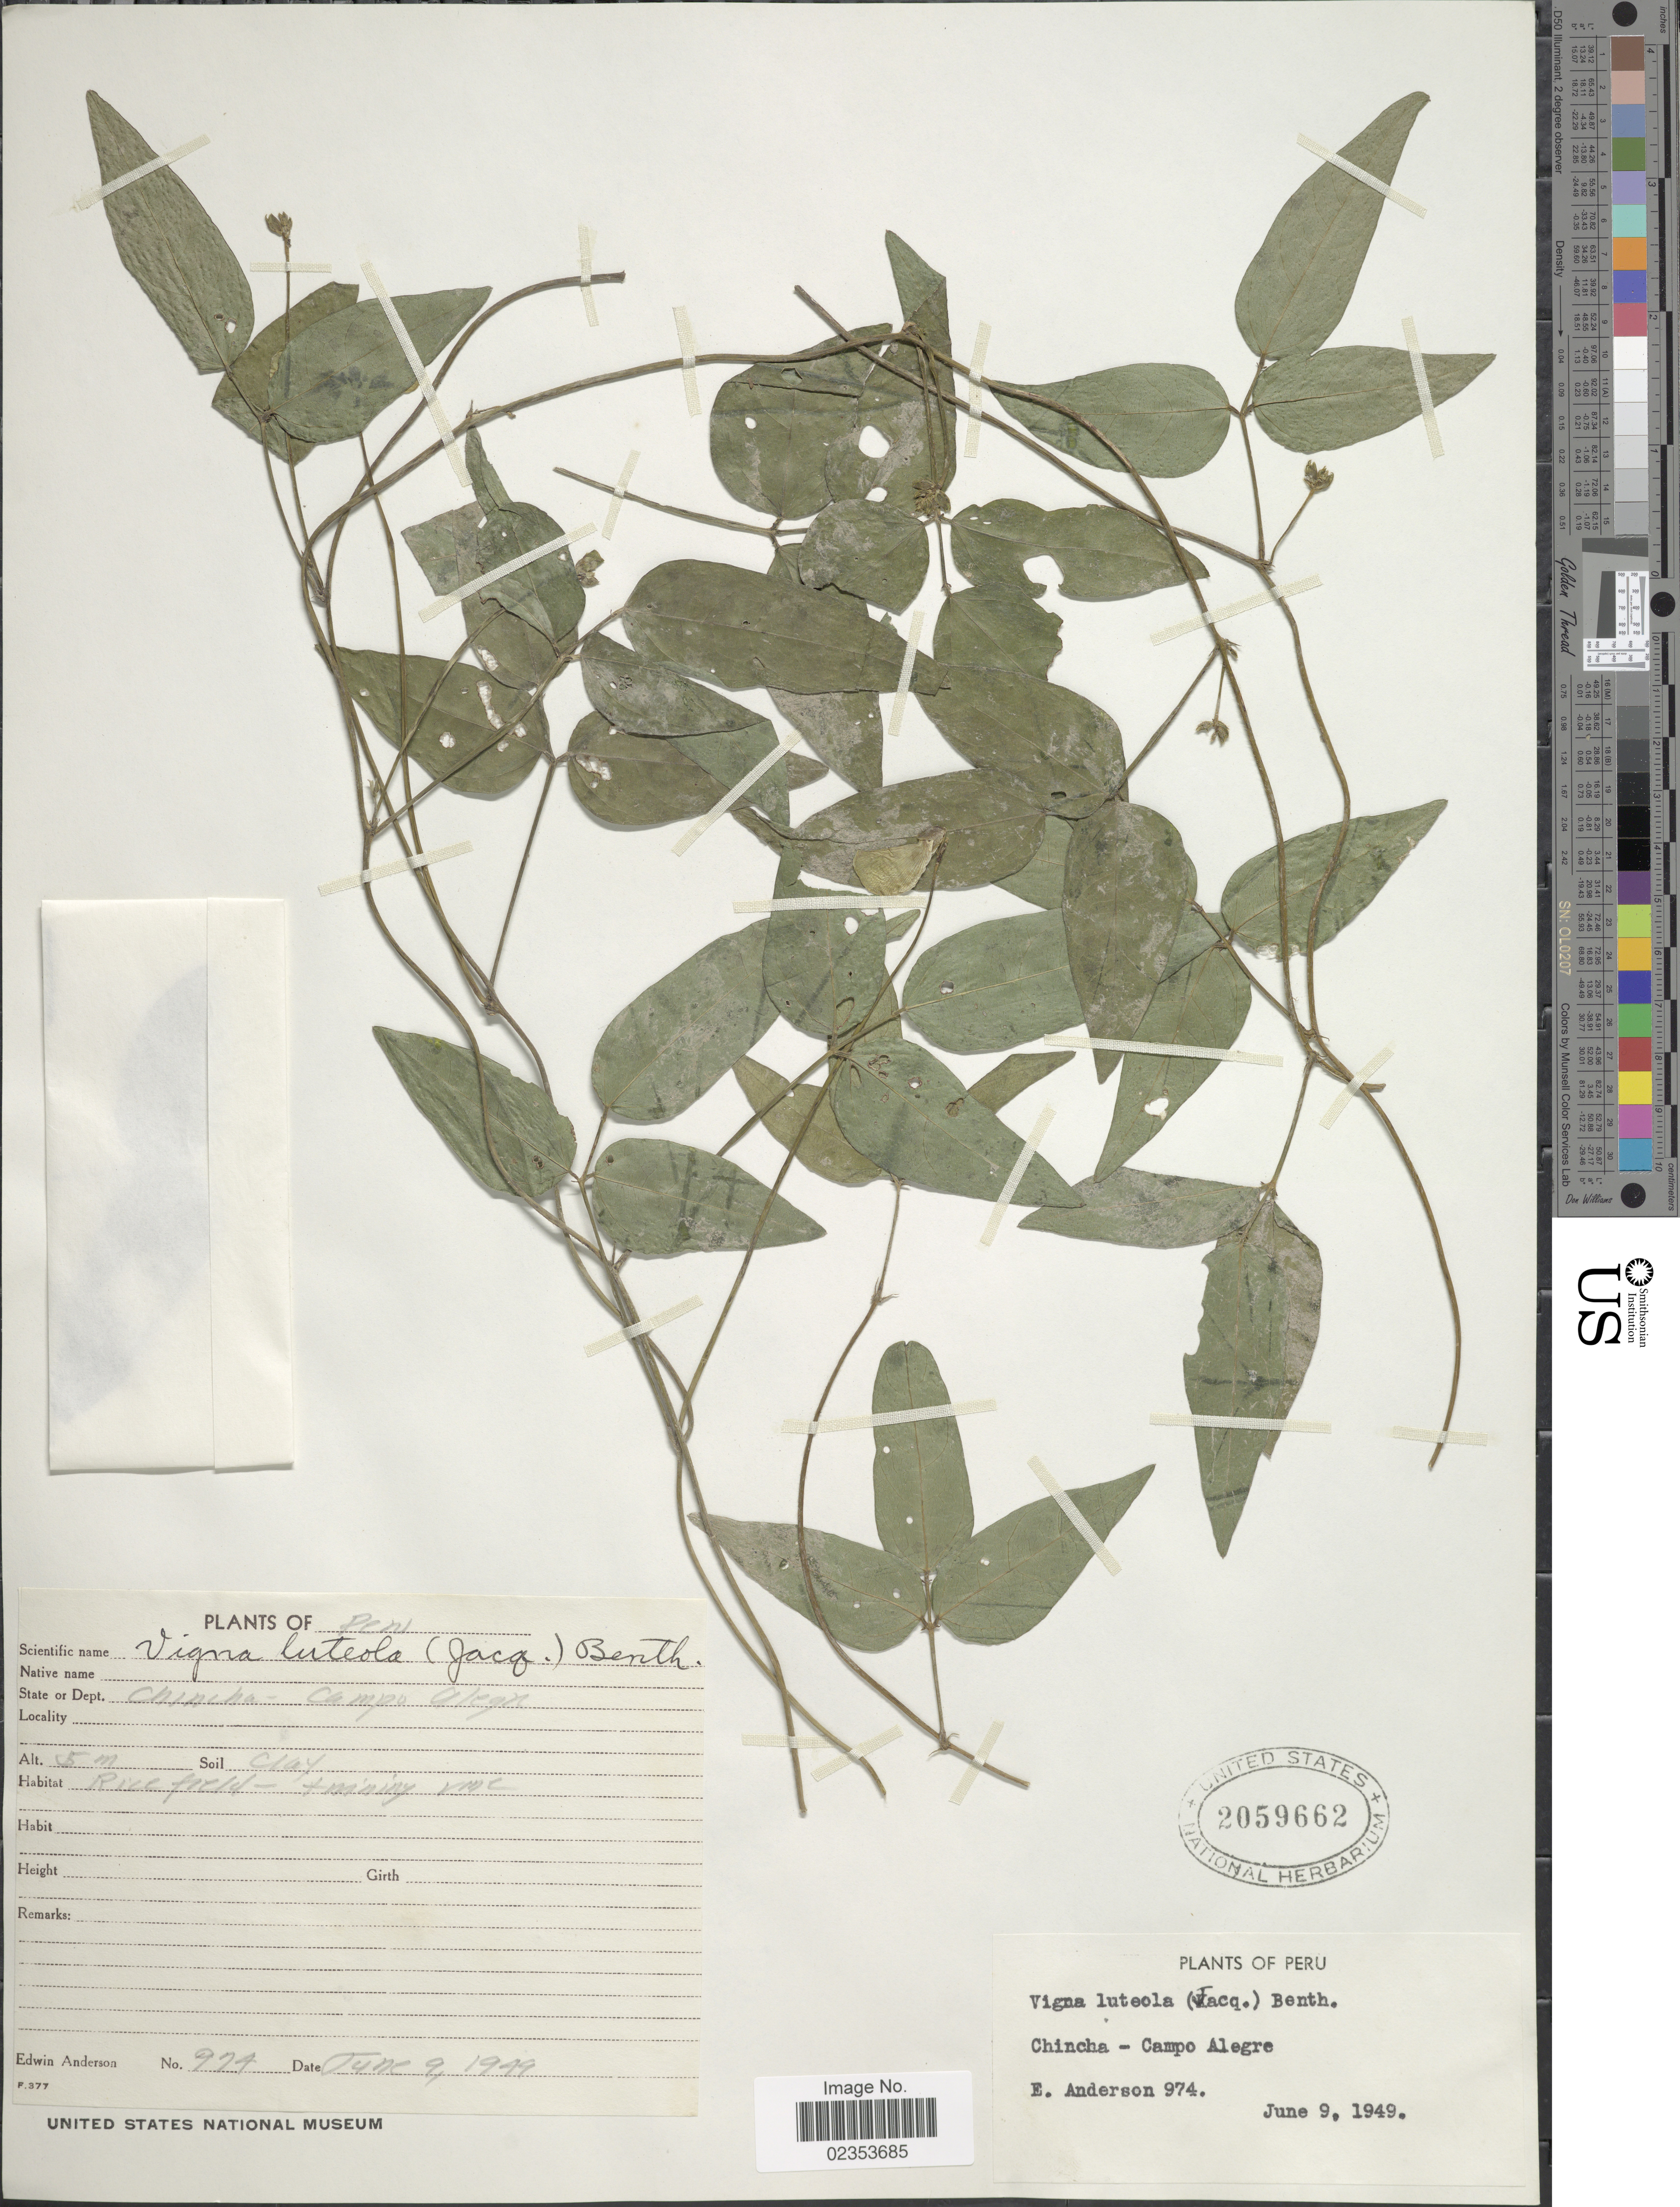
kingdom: Plantae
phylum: Tracheophyta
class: Magnoliopsida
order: Fabales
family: Fabaceae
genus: Vigna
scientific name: Vigna repens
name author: (L.) Kuntze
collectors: E. Anderson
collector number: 974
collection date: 1949-06-09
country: Peru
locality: Chincha - Campo Alegre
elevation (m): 5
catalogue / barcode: US 2059662